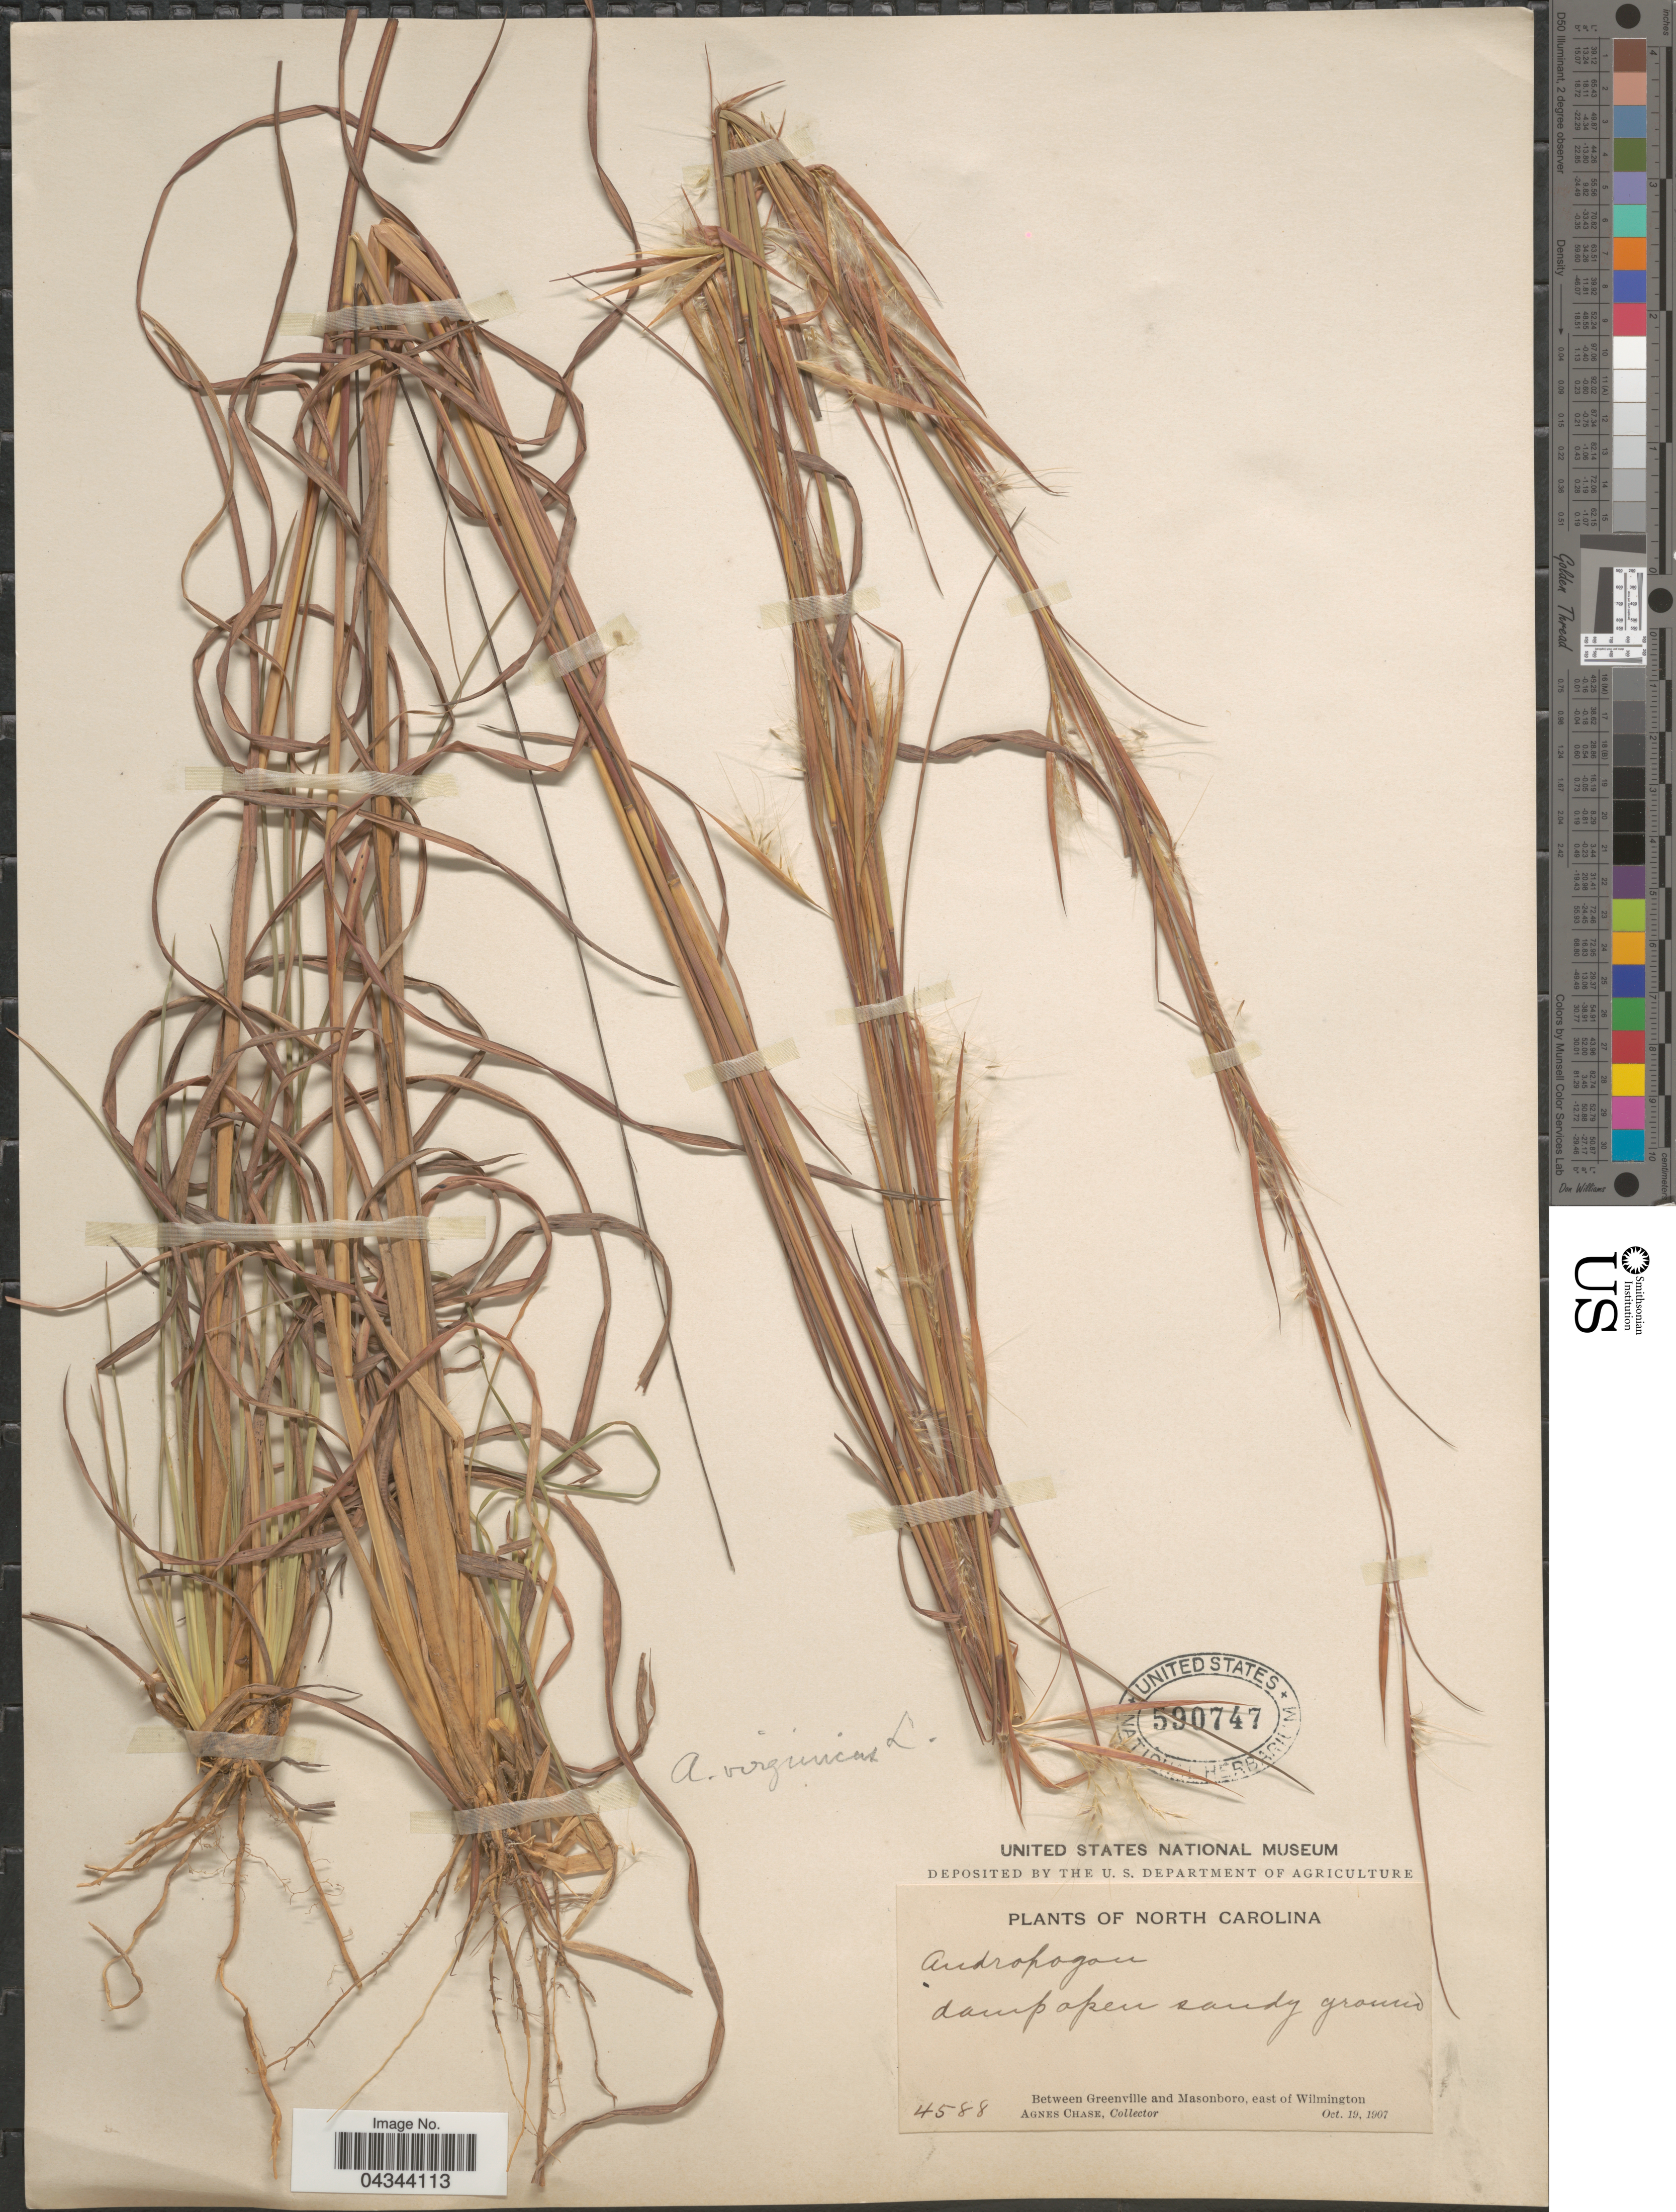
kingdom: Plantae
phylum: Tracheophyta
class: Liliopsida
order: Poales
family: Poaceae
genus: Andropogon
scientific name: Andropogon virginicus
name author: L.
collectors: A. Chase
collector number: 4588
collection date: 1907-10-19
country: United States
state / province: North Carolina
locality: Between Greenville and Masonboro, east of Wilmington.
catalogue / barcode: US 590747